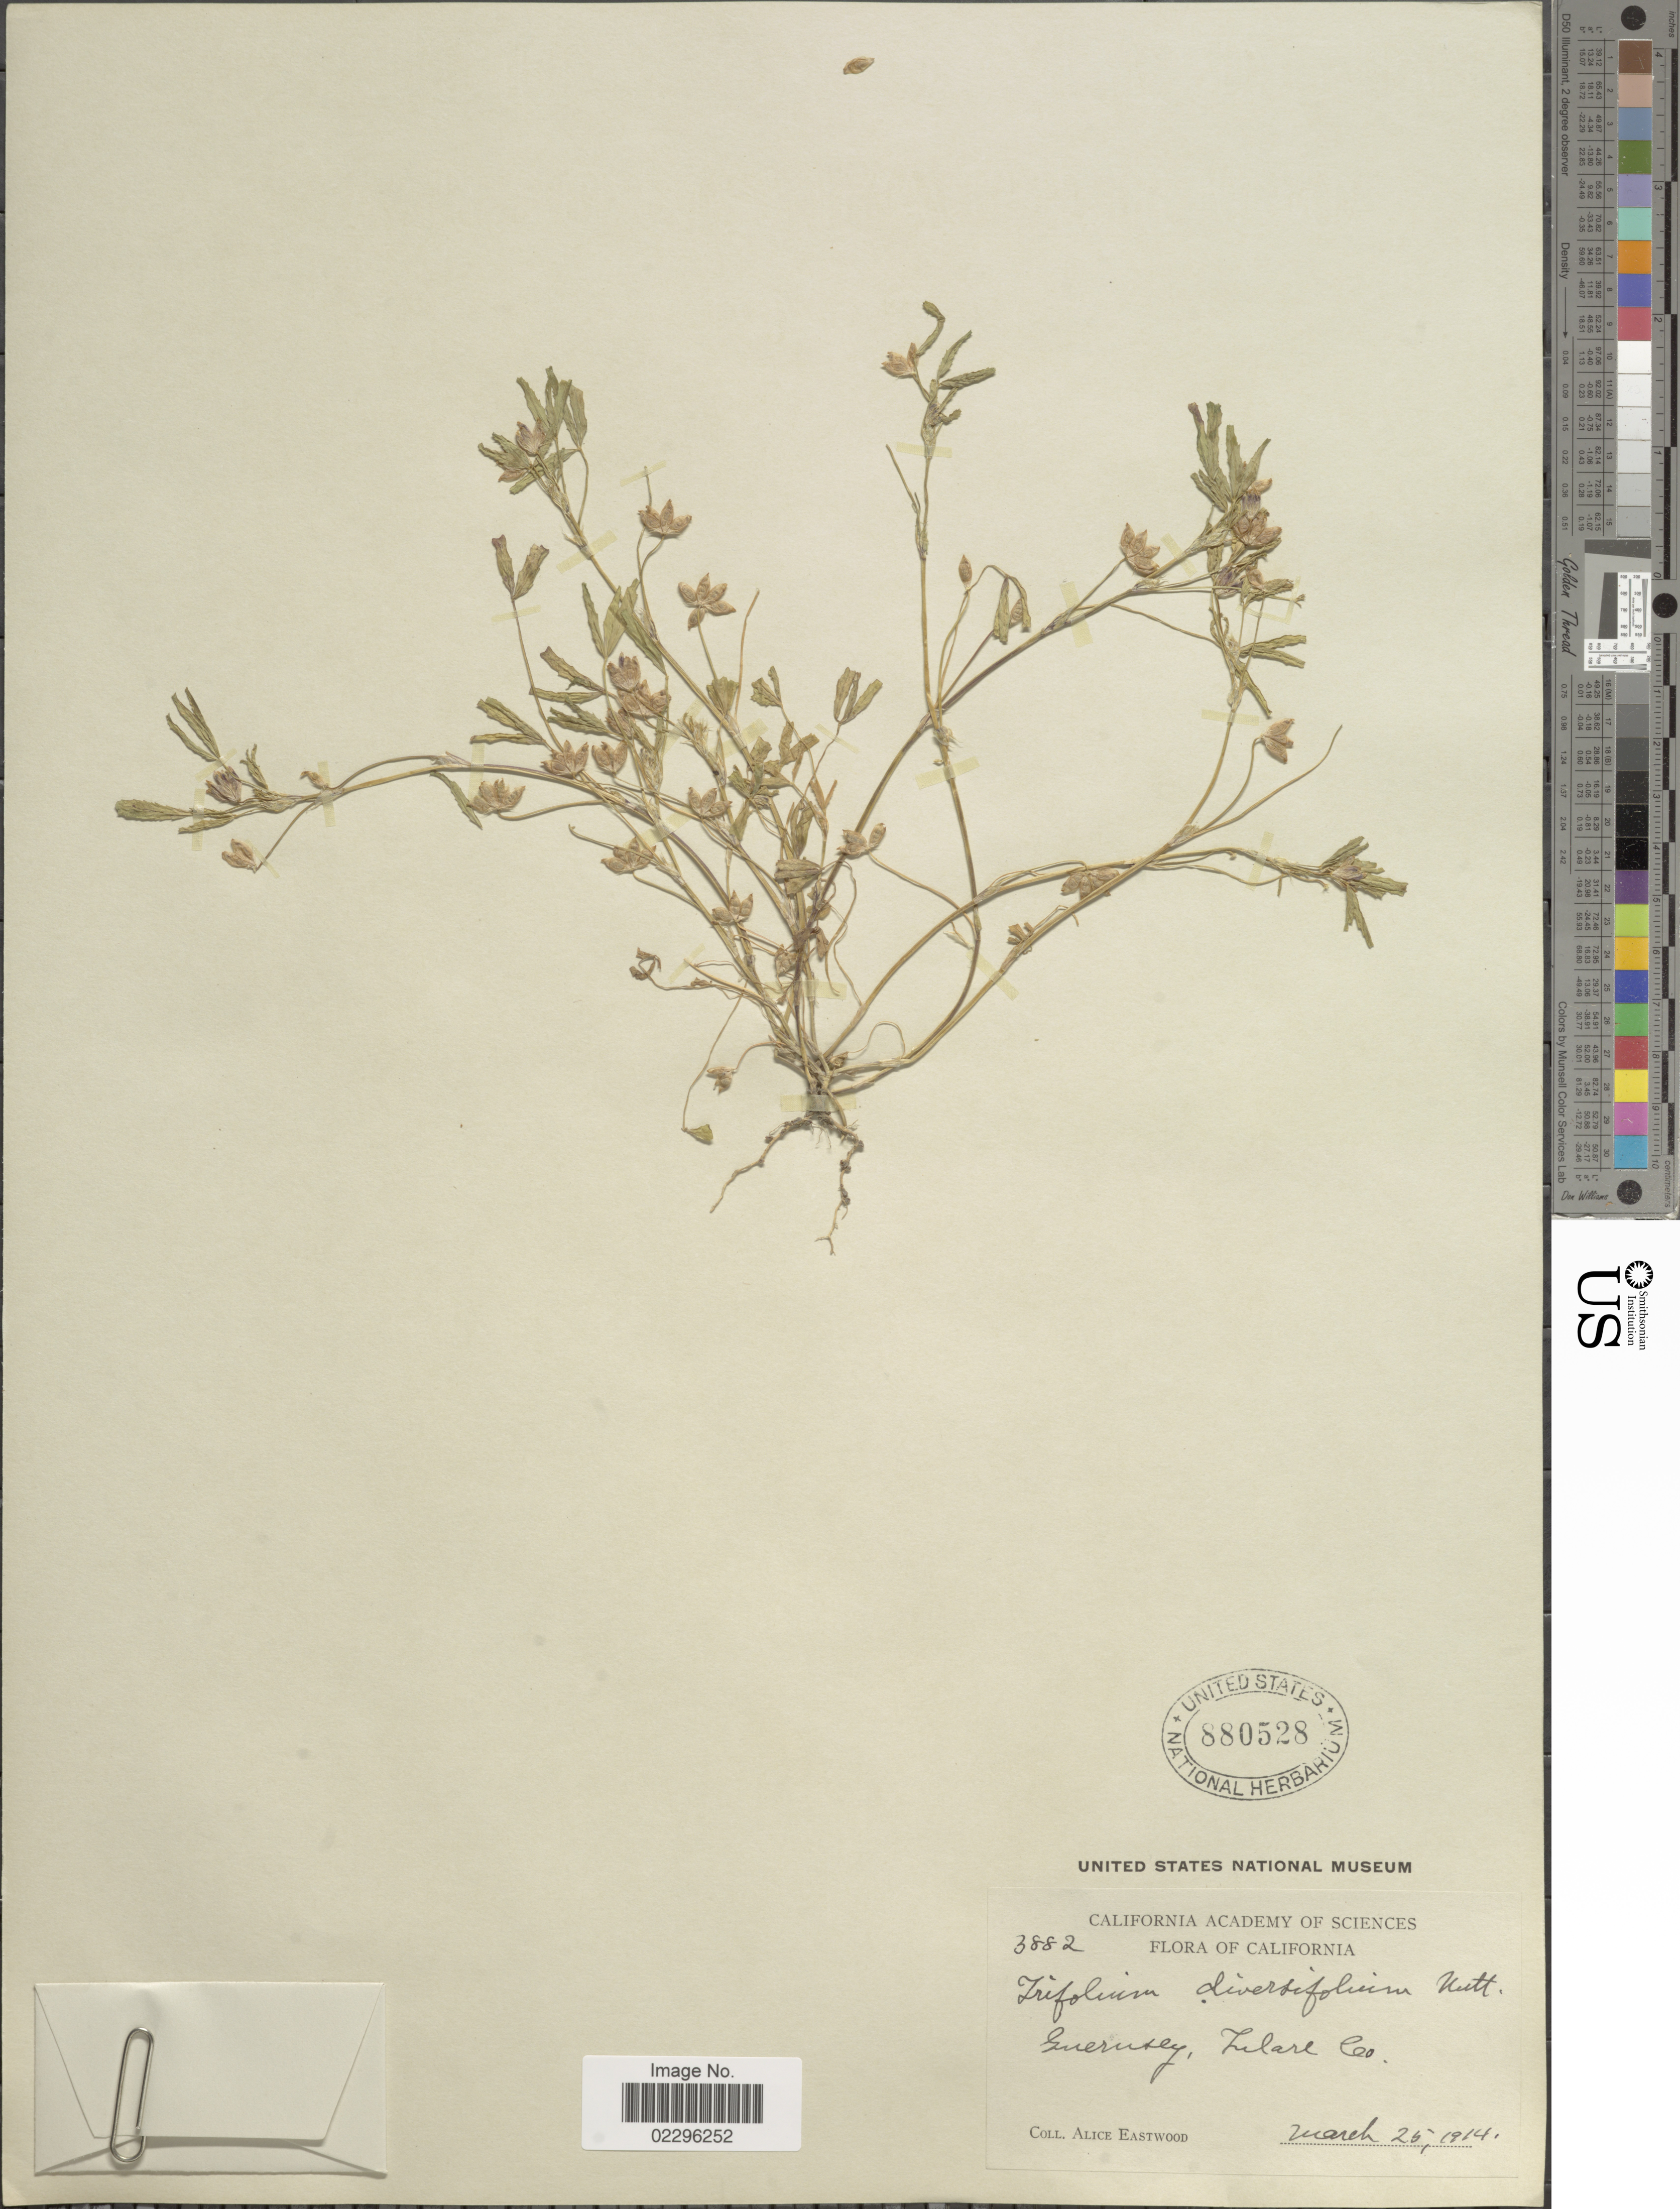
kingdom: Plantae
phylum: Tracheophyta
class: Magnoliopsida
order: Fabales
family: Fabaceae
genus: Trifolium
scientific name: Trifolium depauperatum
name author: Desv.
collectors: A. Eastwood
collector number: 3882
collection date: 1914-03-25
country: United States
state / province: California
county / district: Tulare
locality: Guernsey, Tulare Co.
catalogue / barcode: US 880528